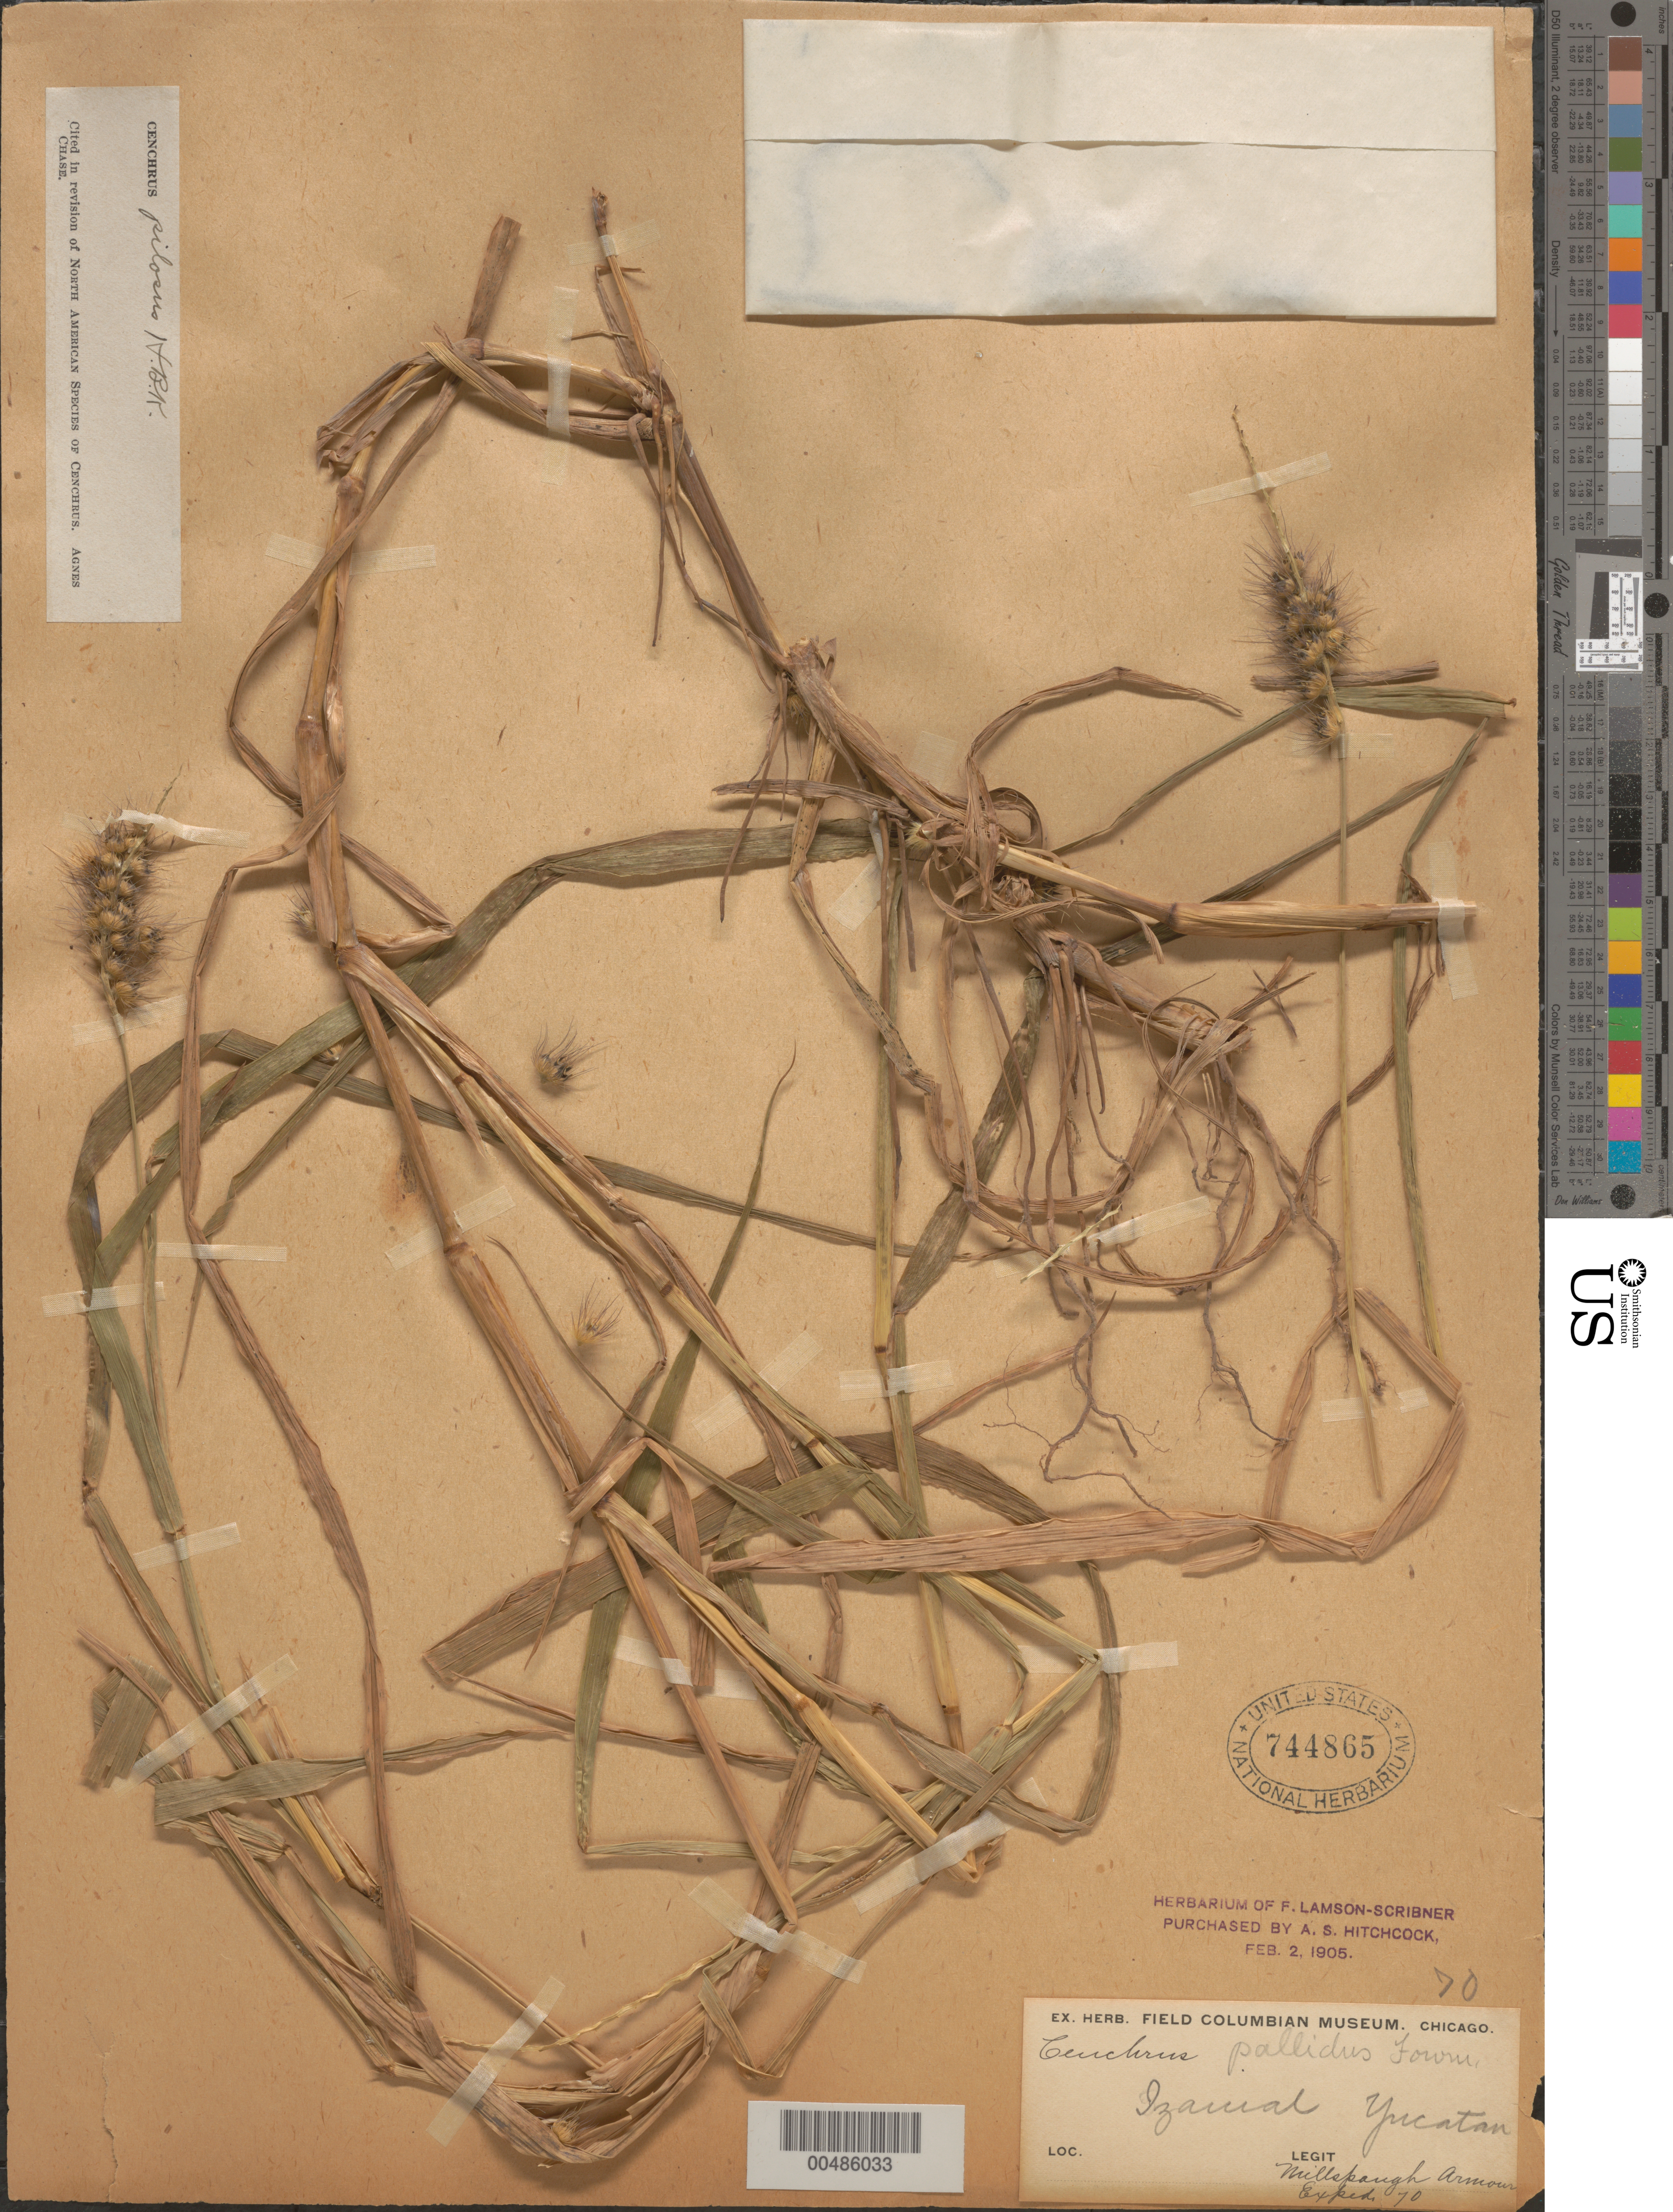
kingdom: Plantae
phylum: Tracheophyta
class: Liliopsida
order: Poales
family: Poaceae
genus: Cenchrus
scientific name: Cenchrus pilosus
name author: Kunth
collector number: Millspaugh Armour Exped. 70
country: Mexico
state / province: Yucatan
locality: Izamal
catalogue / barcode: US 744865